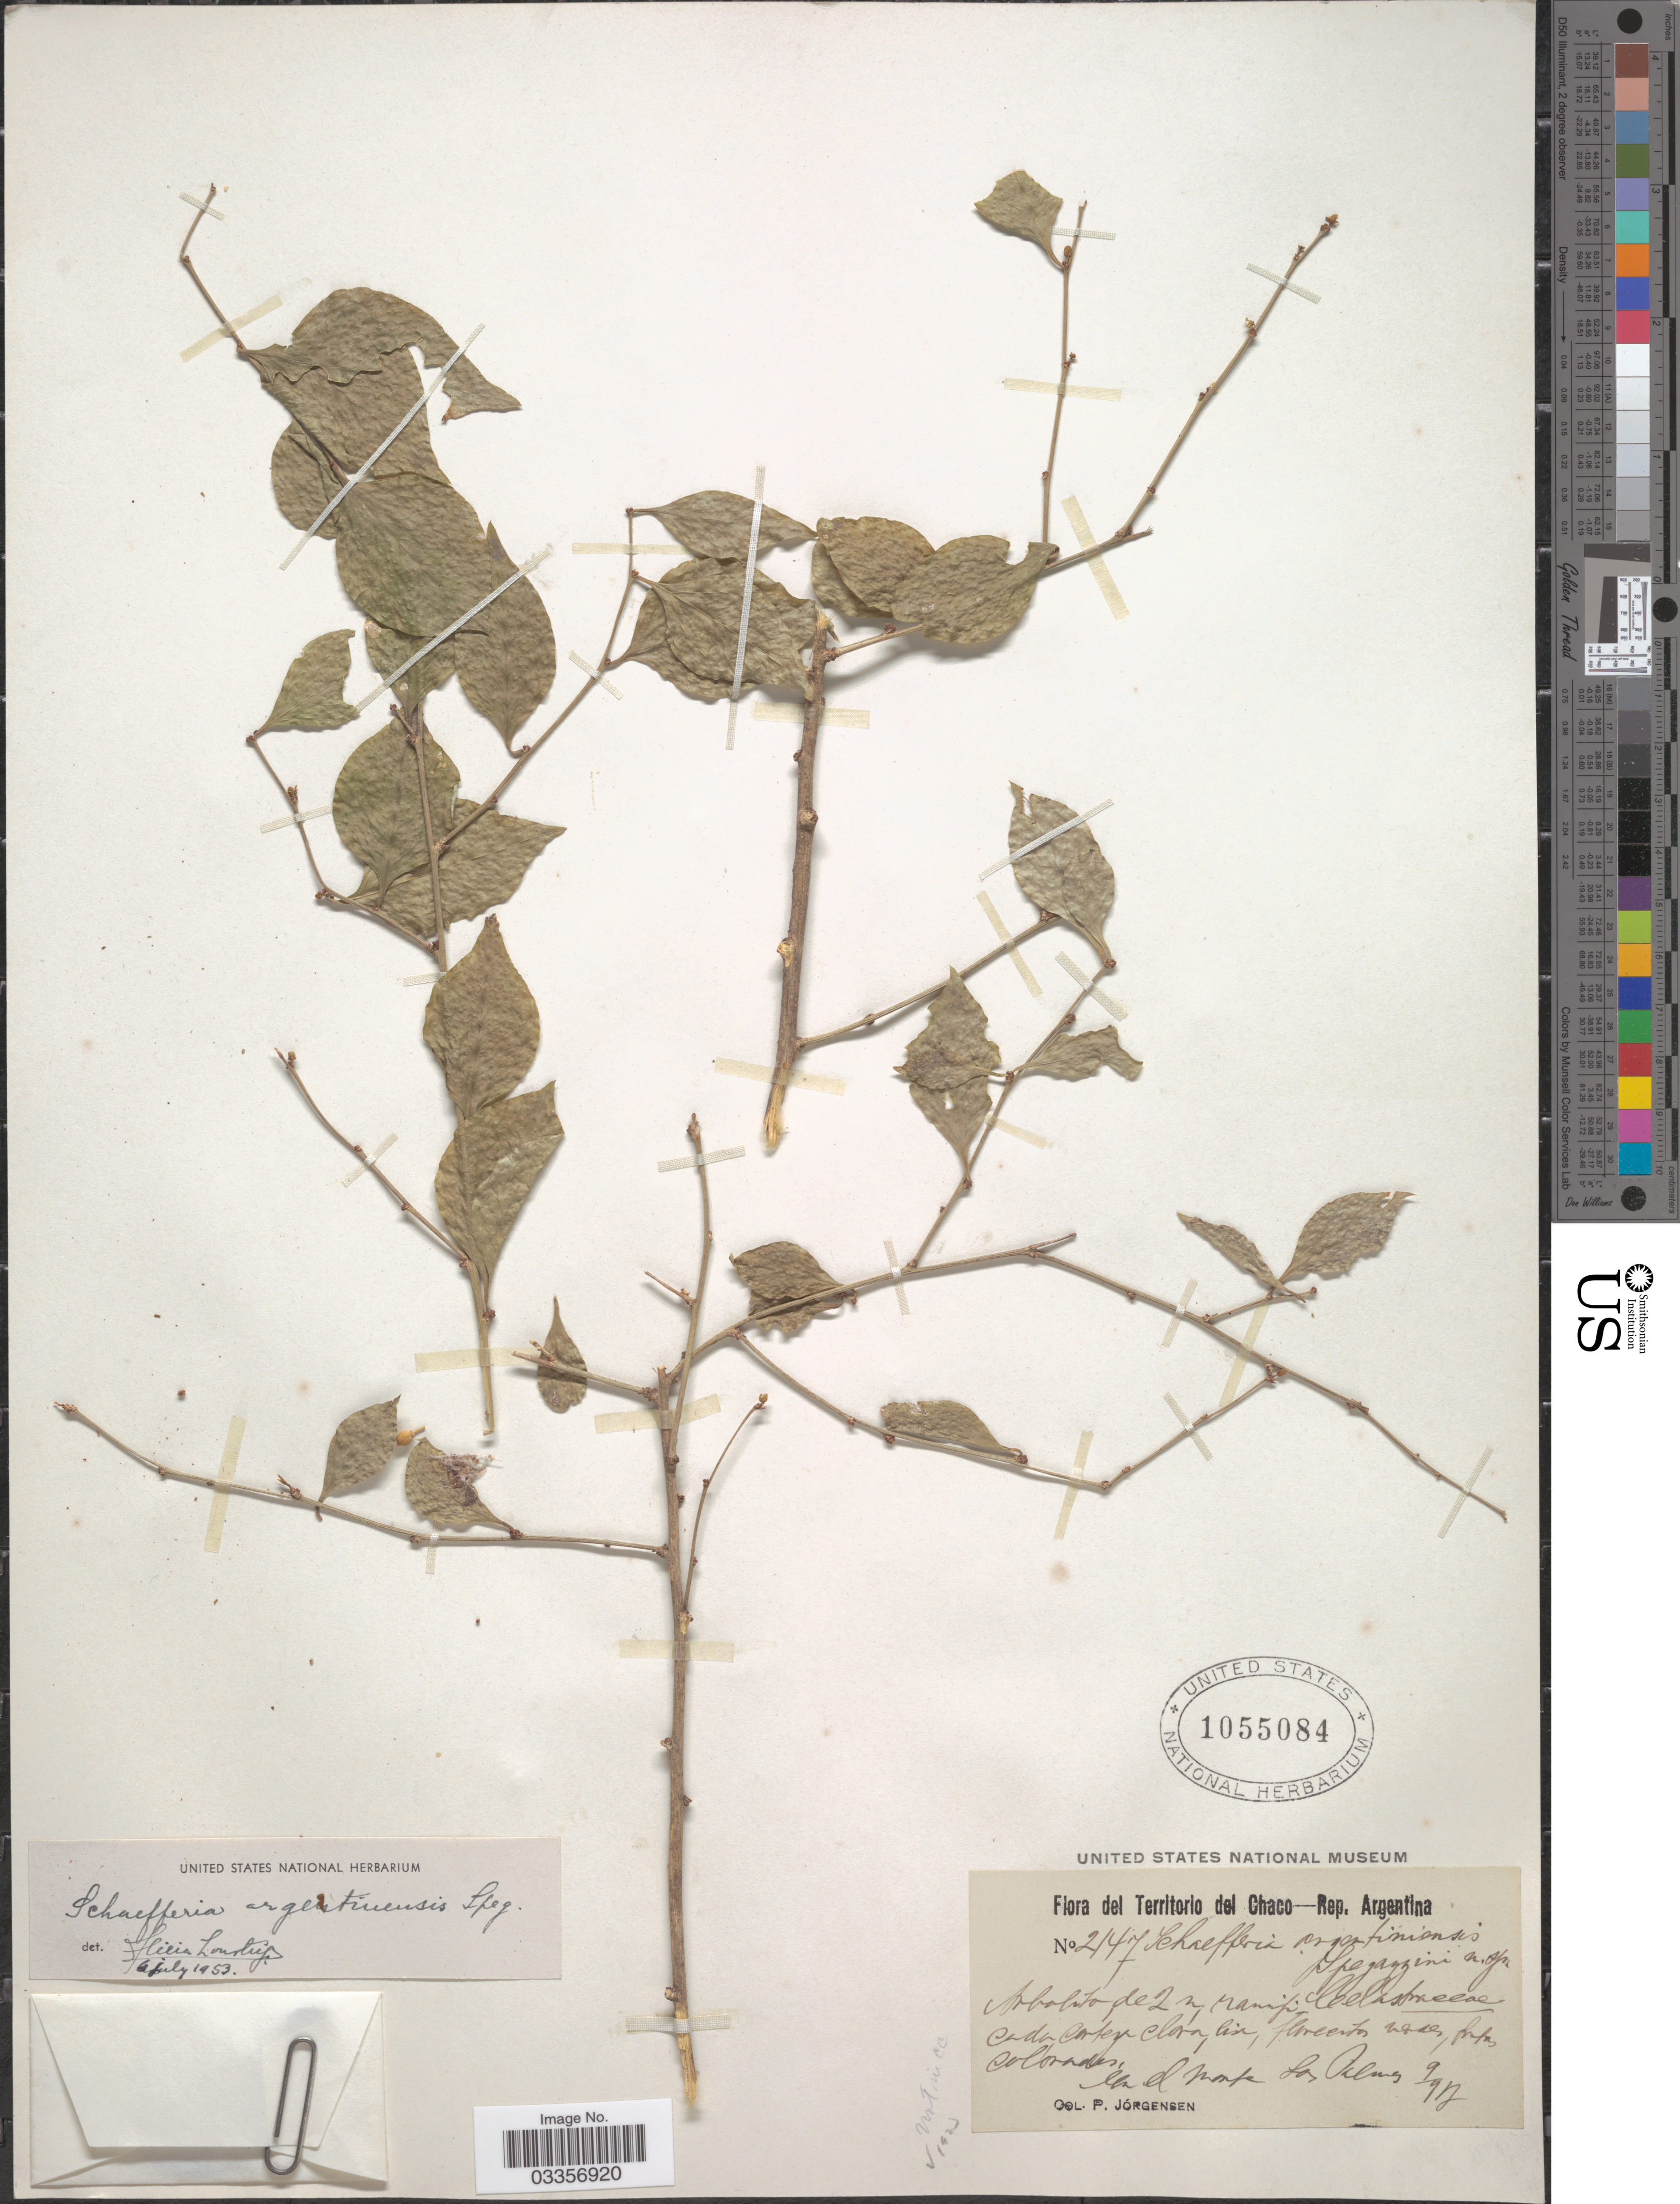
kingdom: Plantae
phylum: Tracheophyta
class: Magnoliopsida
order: Celastrales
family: Celastraceae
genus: Schaefferia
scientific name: Schaefferia argentinensis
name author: Speg.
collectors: P. Jörgensen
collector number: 2147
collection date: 1917-09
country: Argentina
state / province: Chaco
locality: Territorio del Chaco- Rep. Argentina. Colonades, en el monte Los Palmas.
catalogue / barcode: US 1055084